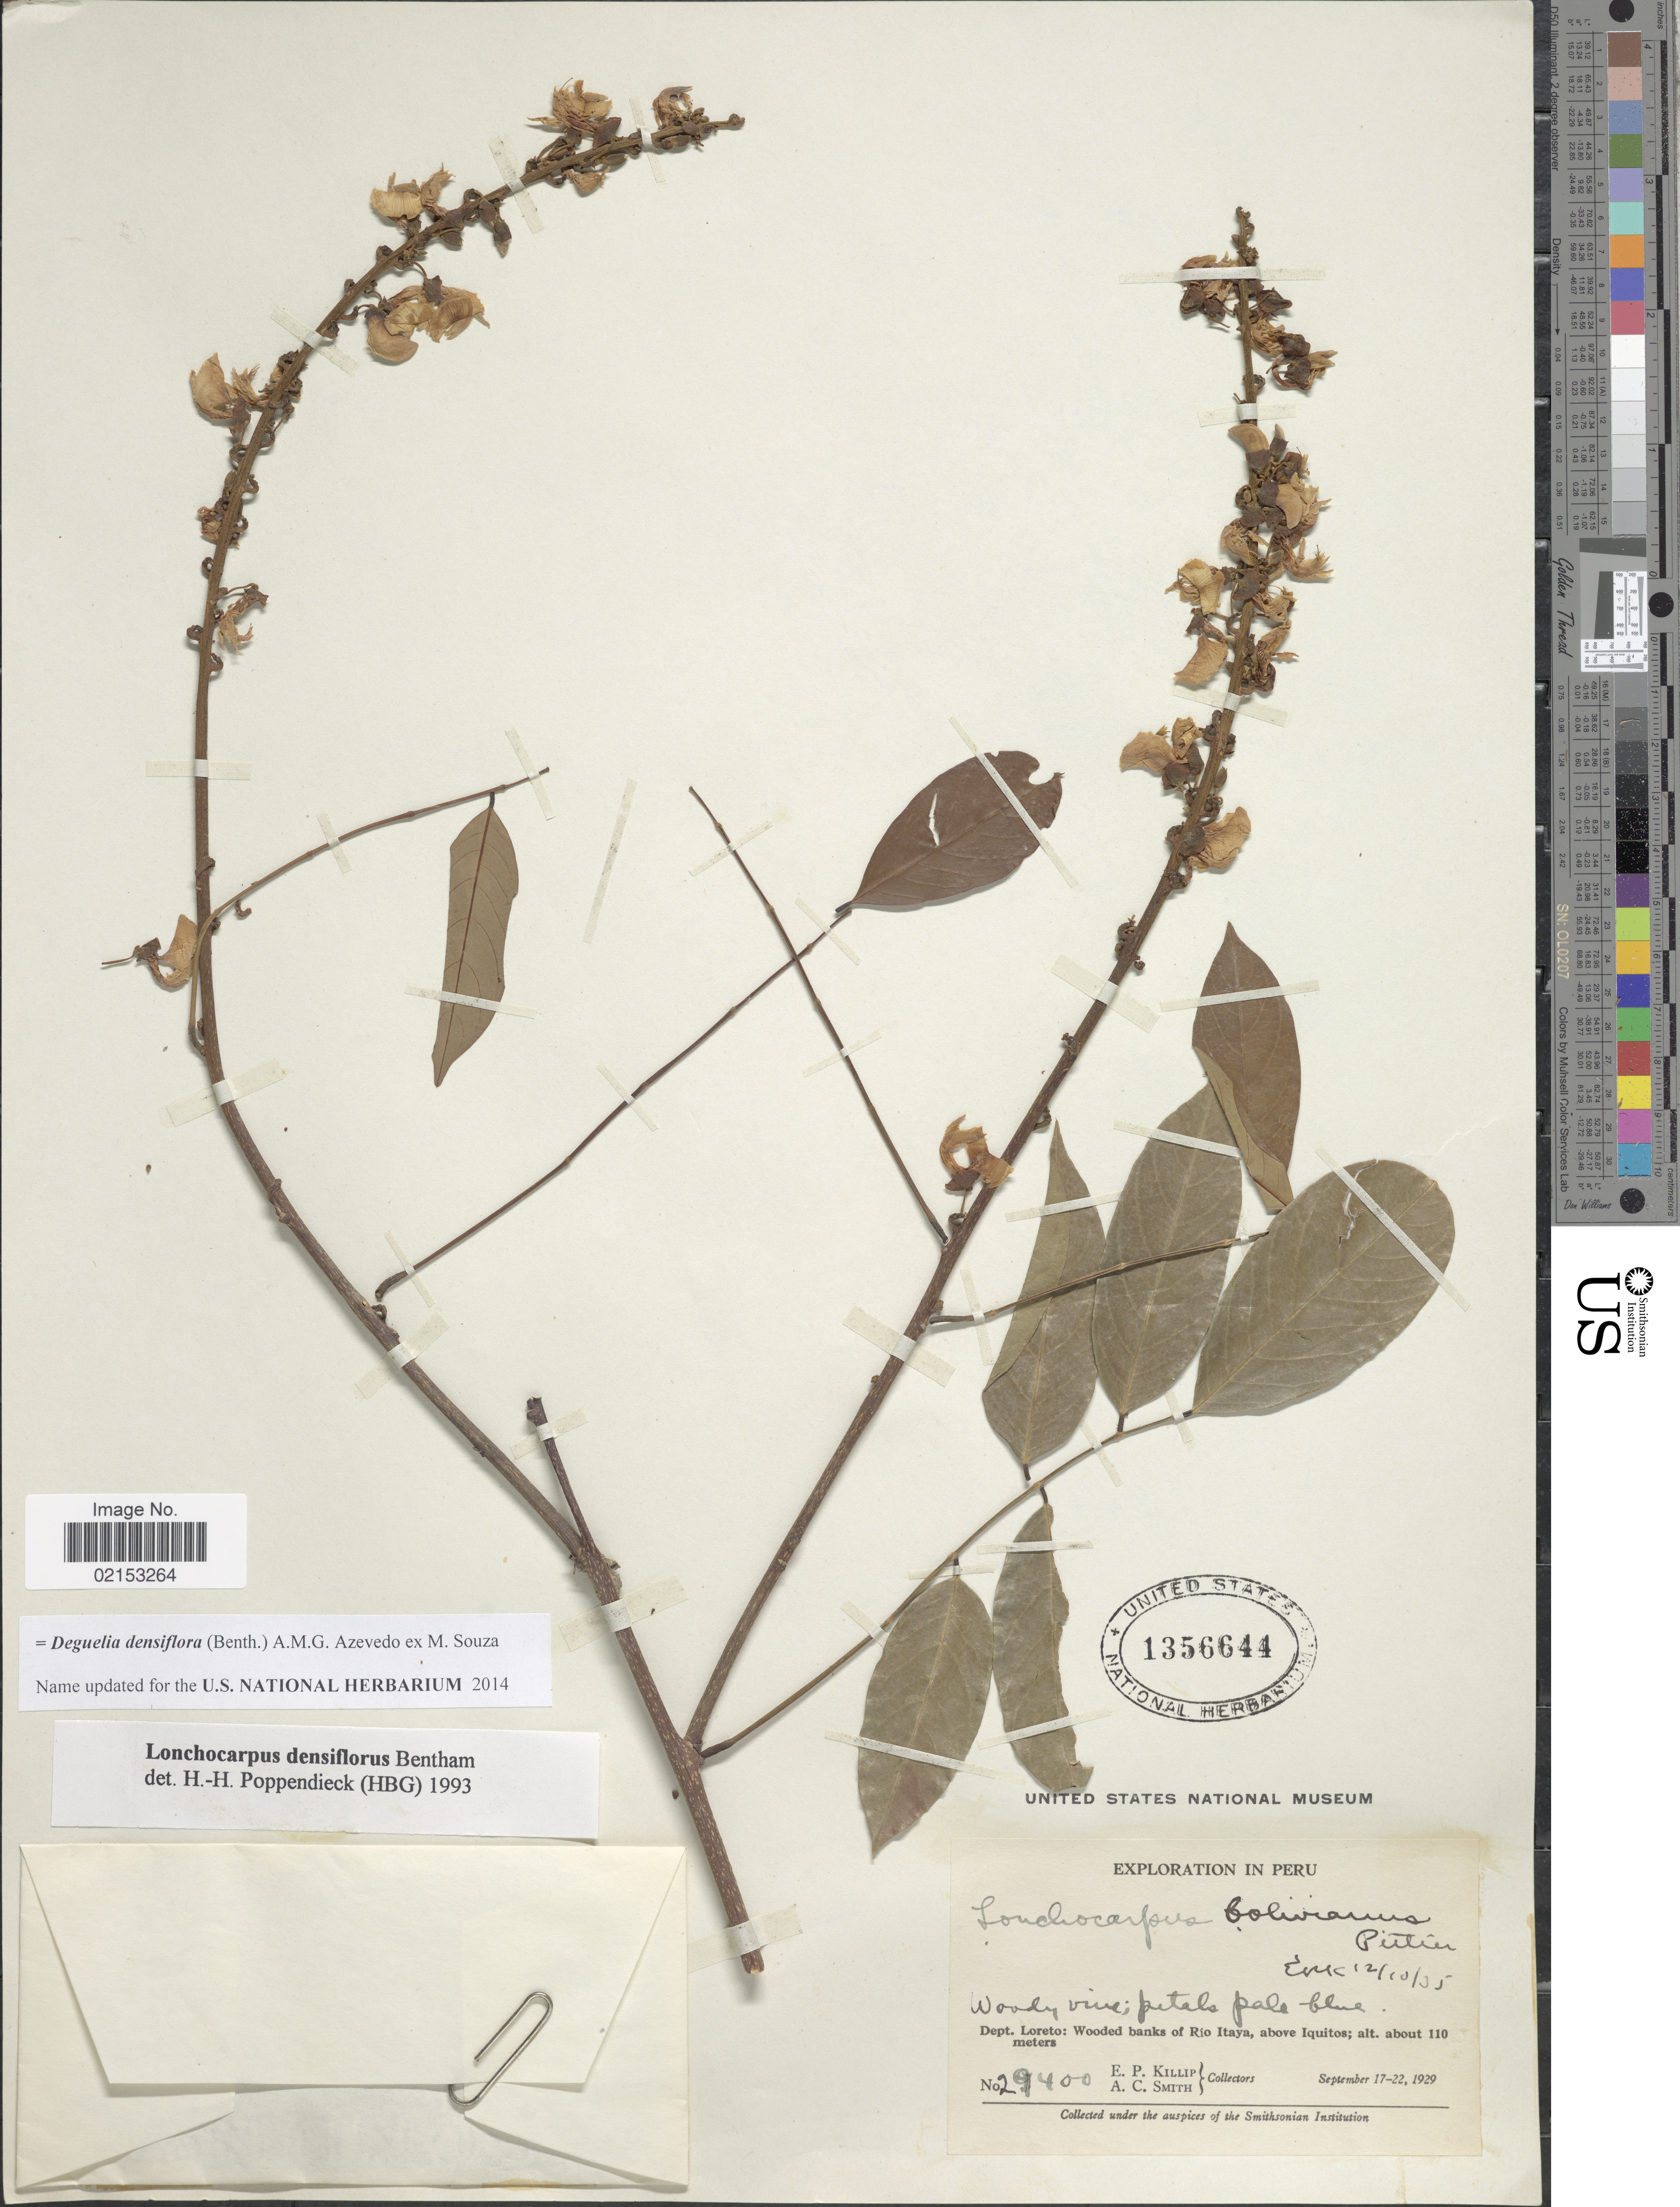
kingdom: Plantae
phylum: Tracheophyta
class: Magnoliopsida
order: Fabales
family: Fabaceae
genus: Deguelia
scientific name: Deguelia densiflora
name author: (Benth.) A.M.G. Azevedo ex M. Sousa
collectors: E. P. Killip & A. C. Smith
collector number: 29400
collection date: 1929-09-17/1929-09-22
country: Peru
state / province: Loreto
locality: Wooded banks of Rio Itaya, above Iquitos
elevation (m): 110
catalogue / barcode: US 1356644